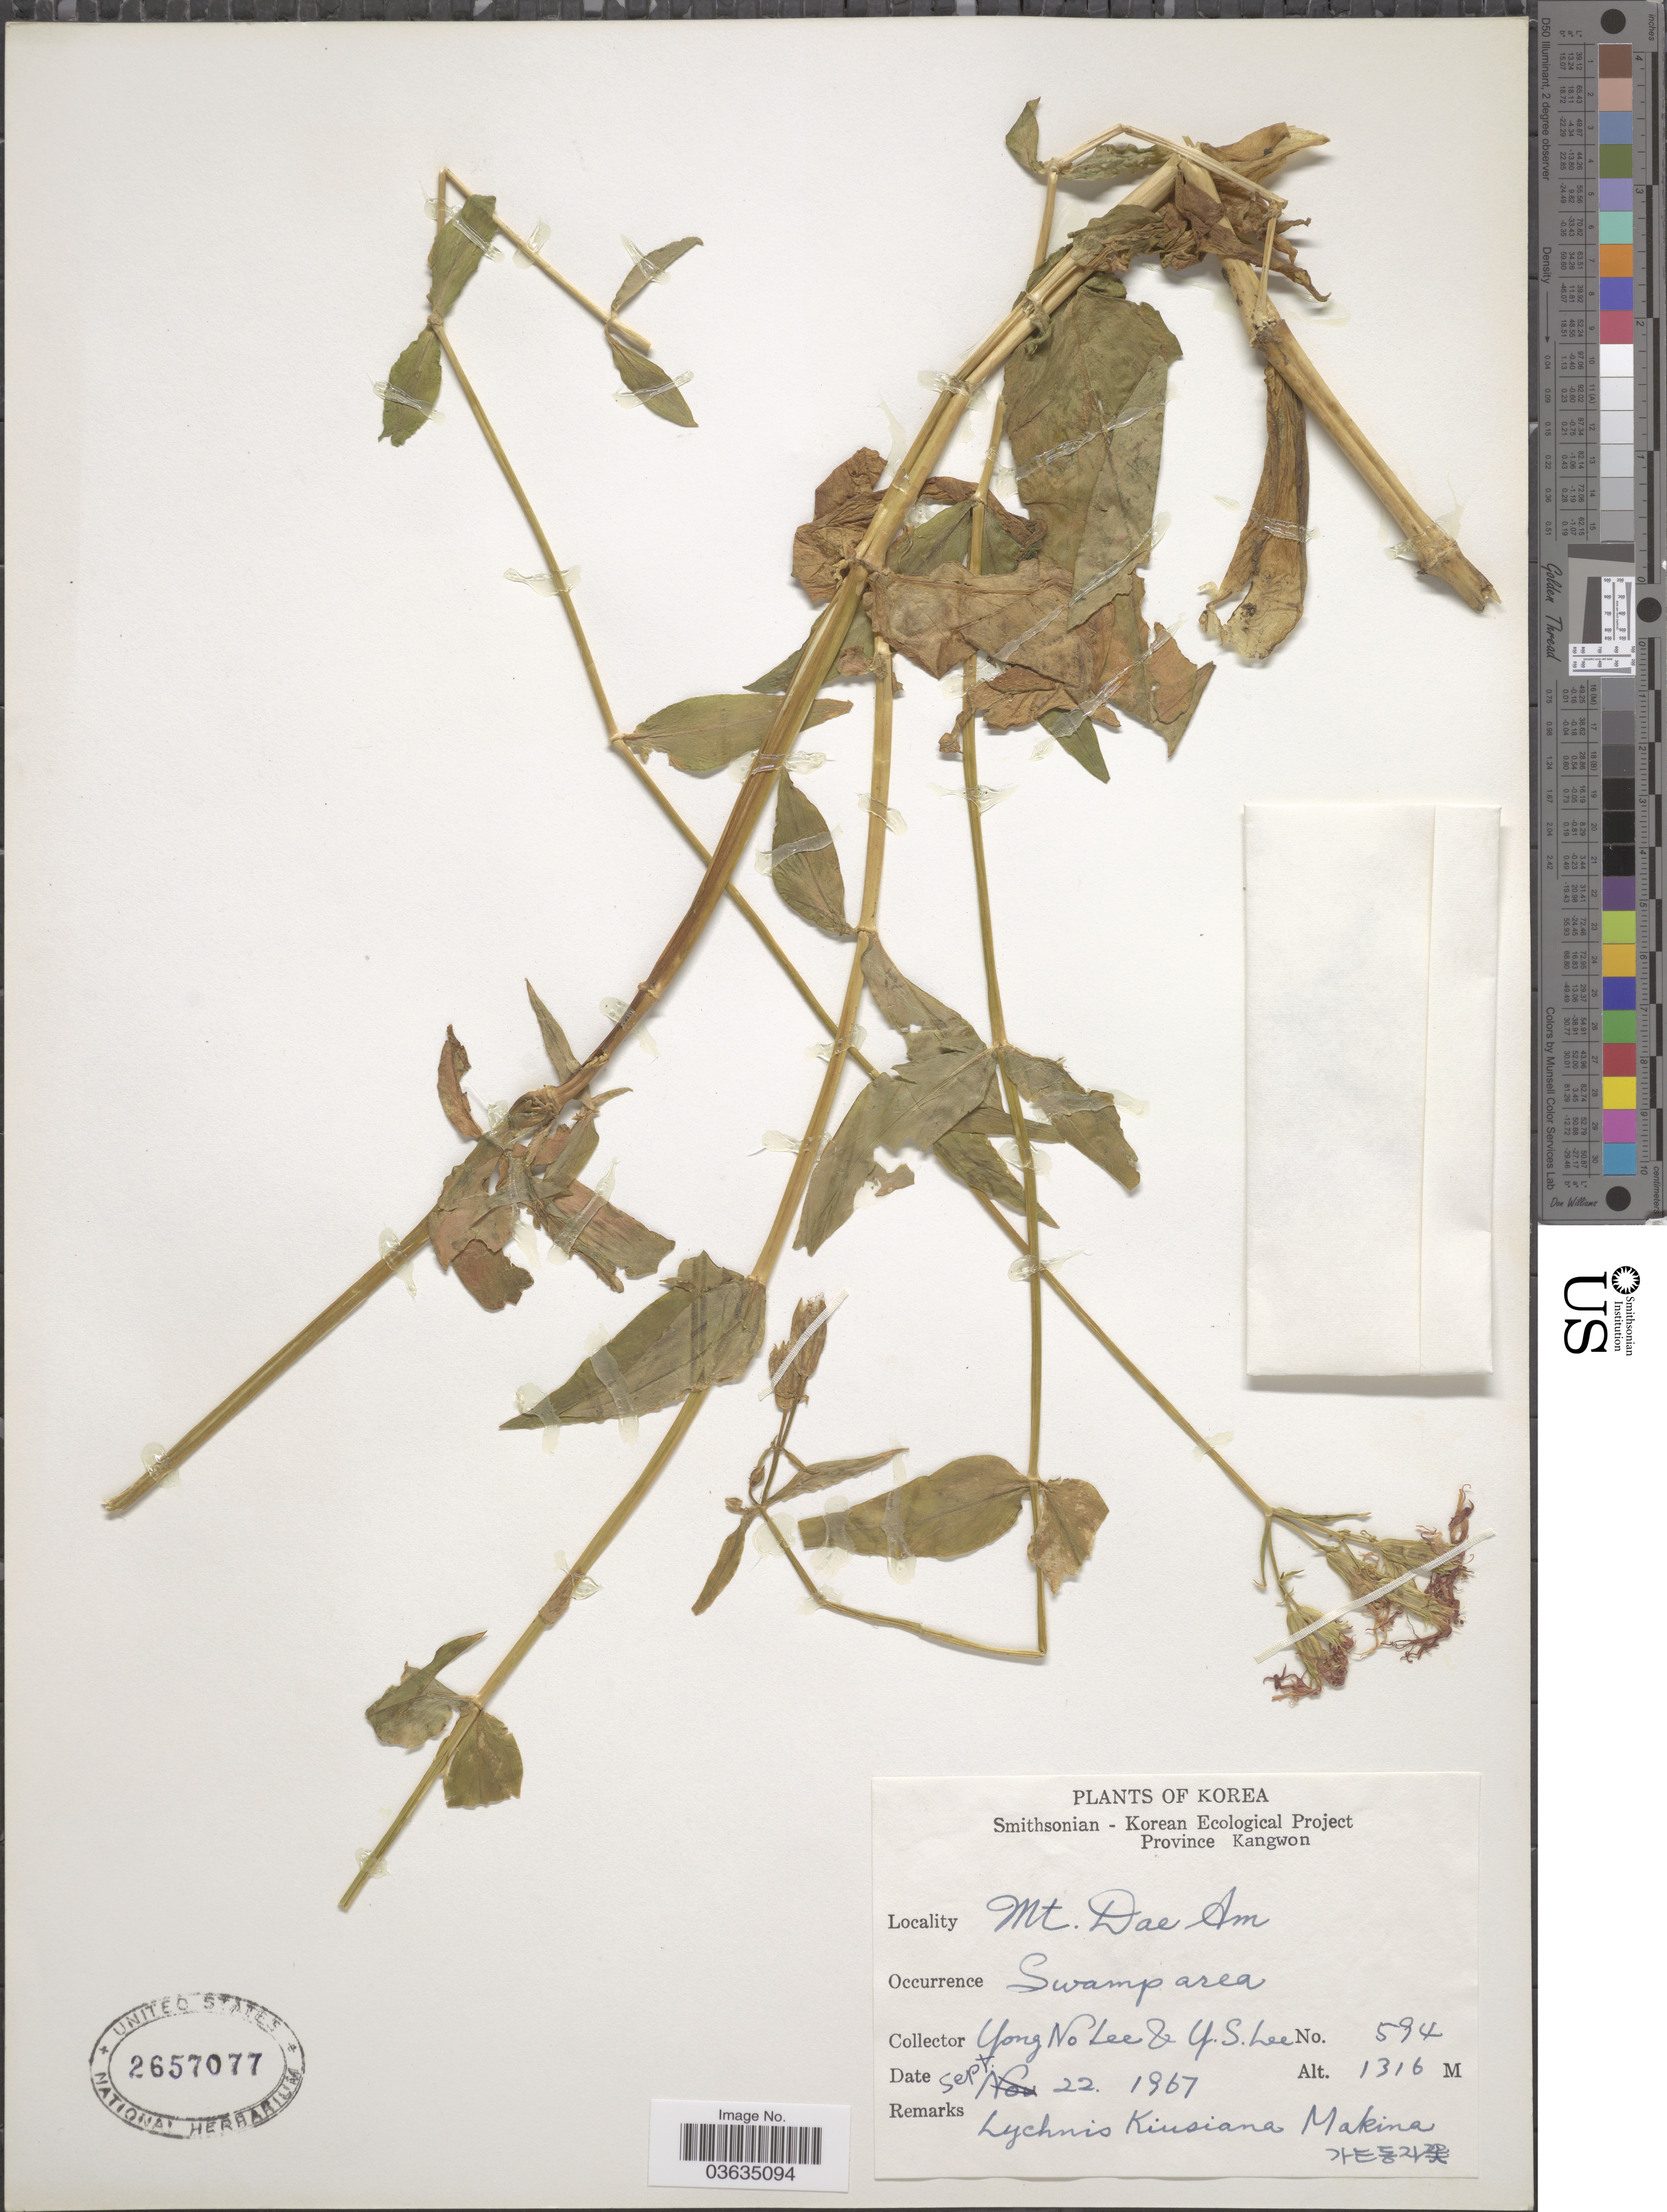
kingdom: Plantae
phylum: Tracheophyta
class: Magnoliopsida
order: Caryophyllales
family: Caryophyllaceae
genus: Silene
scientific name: Silene kiusiana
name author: (Makino) H. Ohashi & H. Nakai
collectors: Y. N. Lee & Y. S. Lee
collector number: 594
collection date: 1967-09-22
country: South Korea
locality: Korea. Swamp area. Mt. Dae Am.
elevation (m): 1316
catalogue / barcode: US 2657077